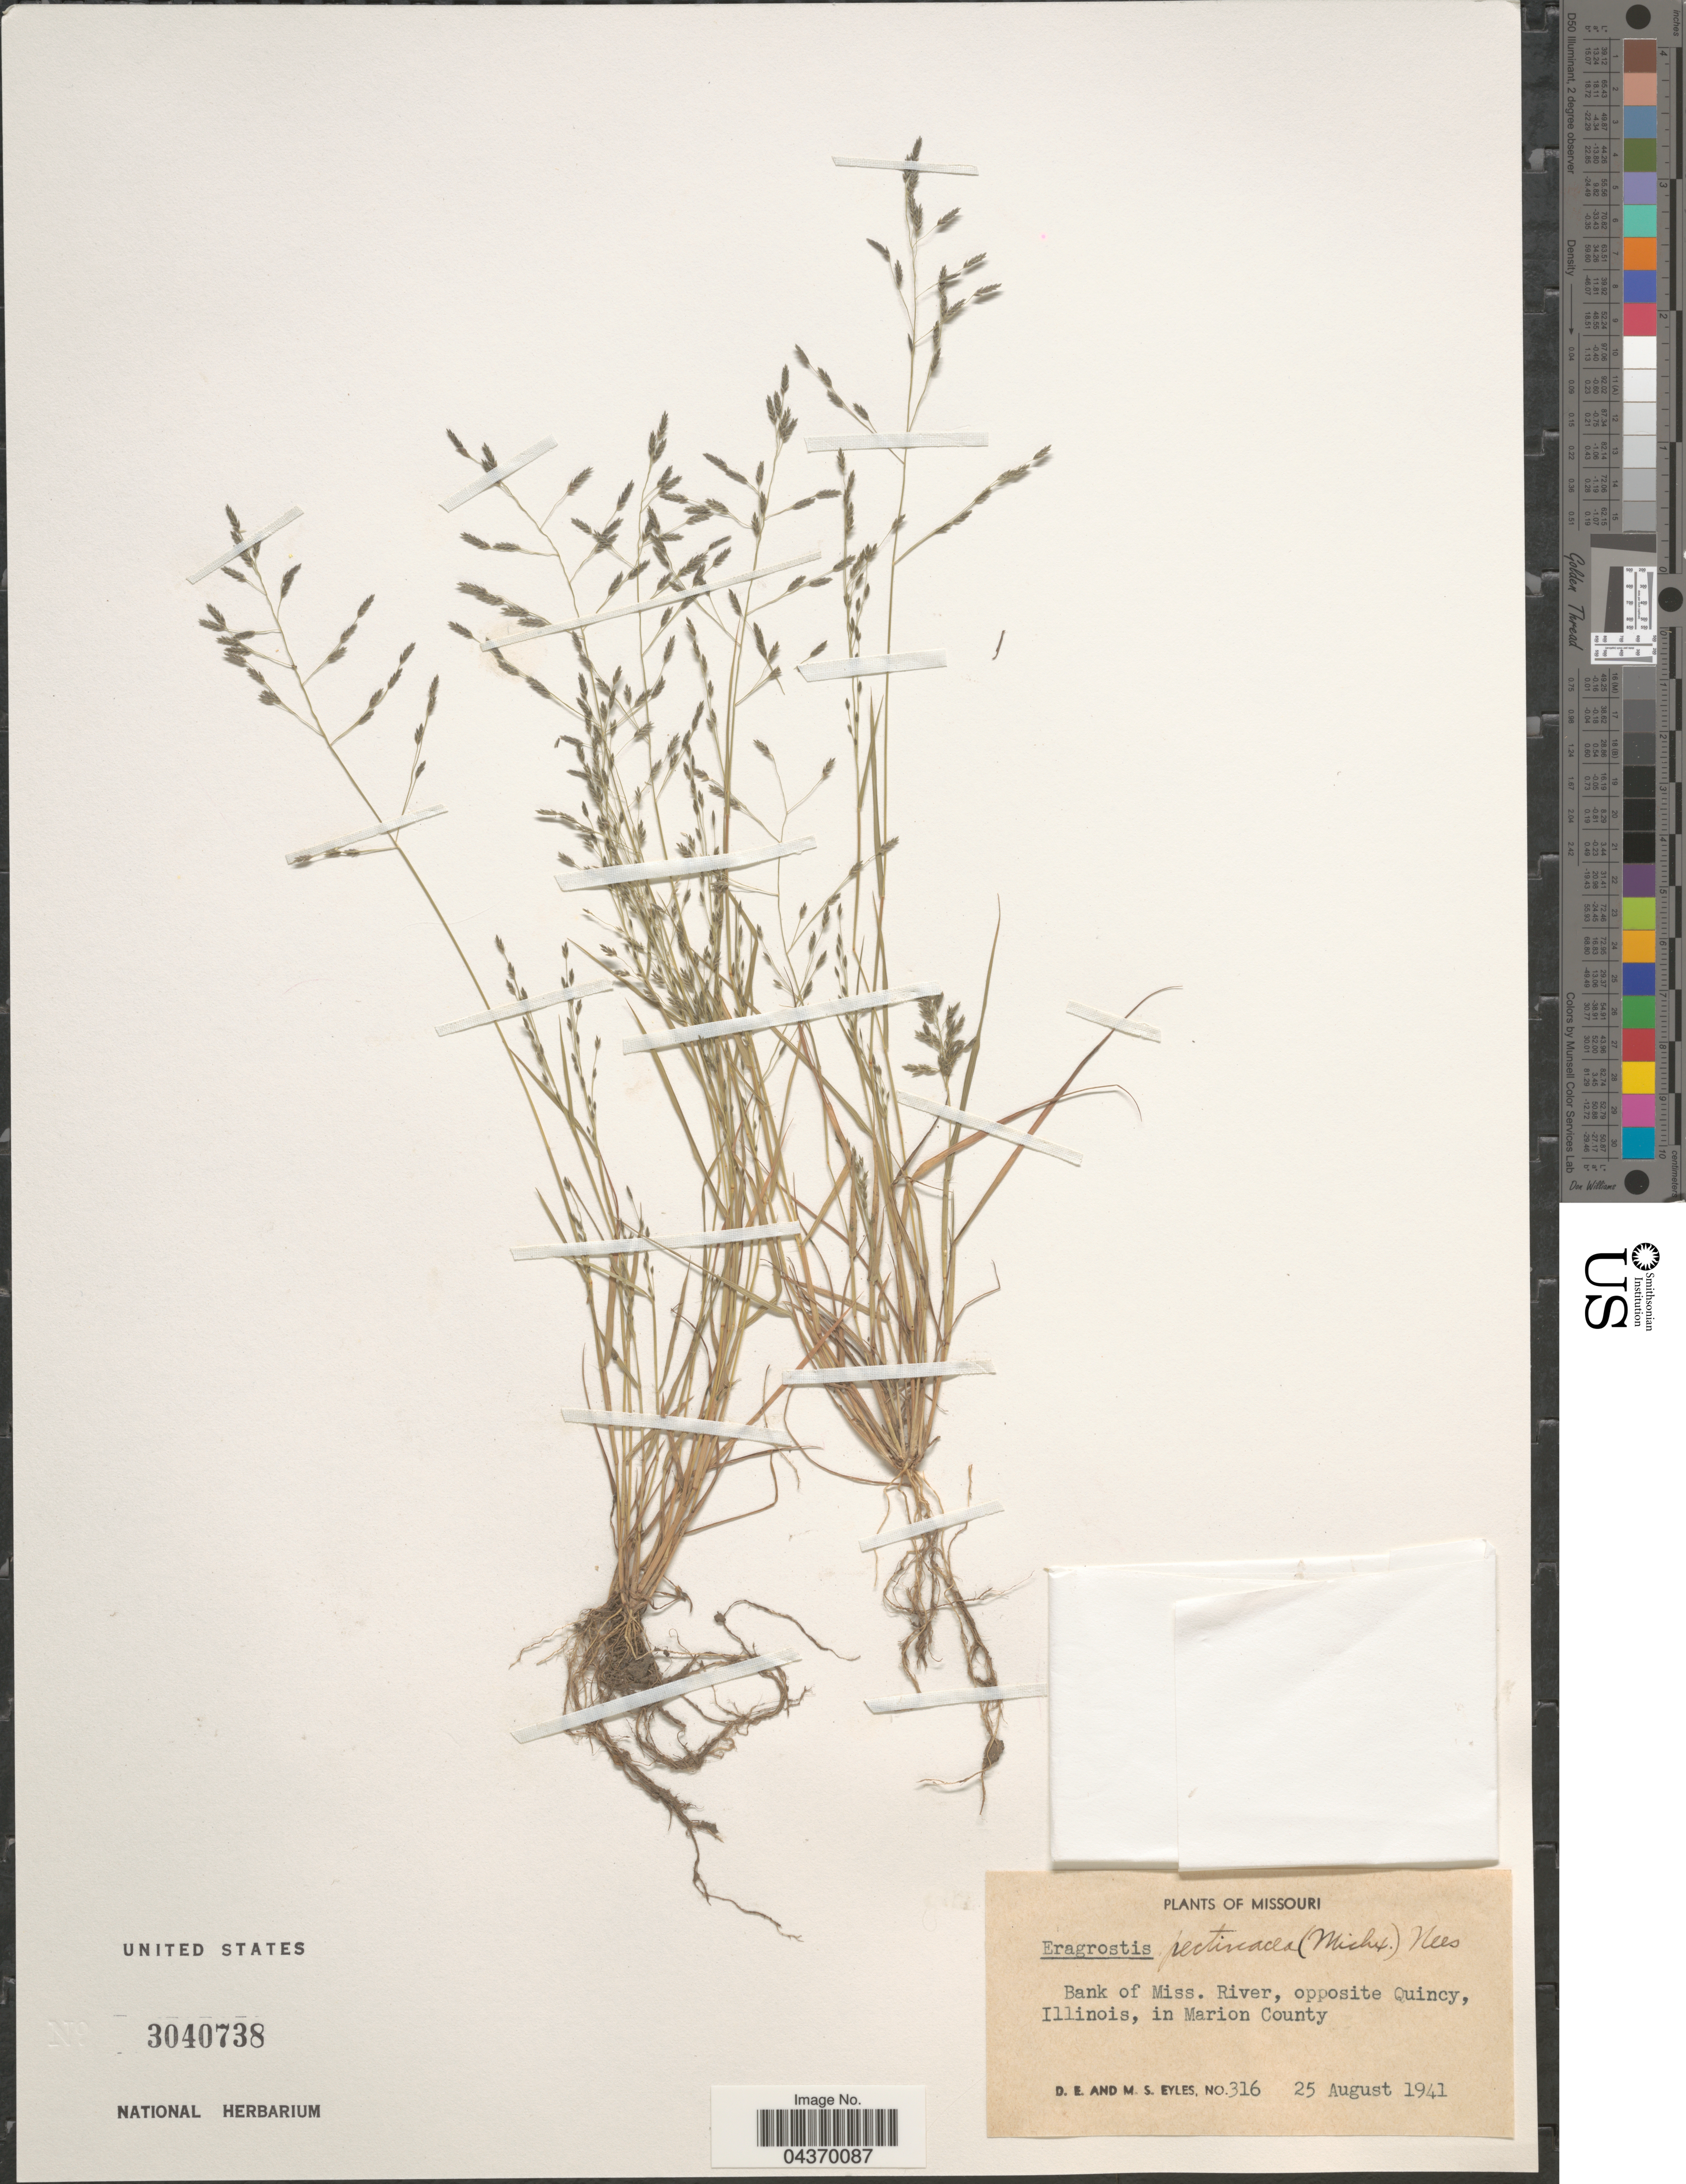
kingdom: Plantae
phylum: Tracheophyta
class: Liliopsida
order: Poales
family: Poaceae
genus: Eragrostis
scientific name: Eragrostis pectinacea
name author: (Michx.) Nees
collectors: D. Eyles & M. Eyles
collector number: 316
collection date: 1941-08-25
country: United States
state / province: Missouri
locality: Bank of Miss. River, opposite Quincy, Illinois, in Marion County.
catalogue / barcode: US 3040738